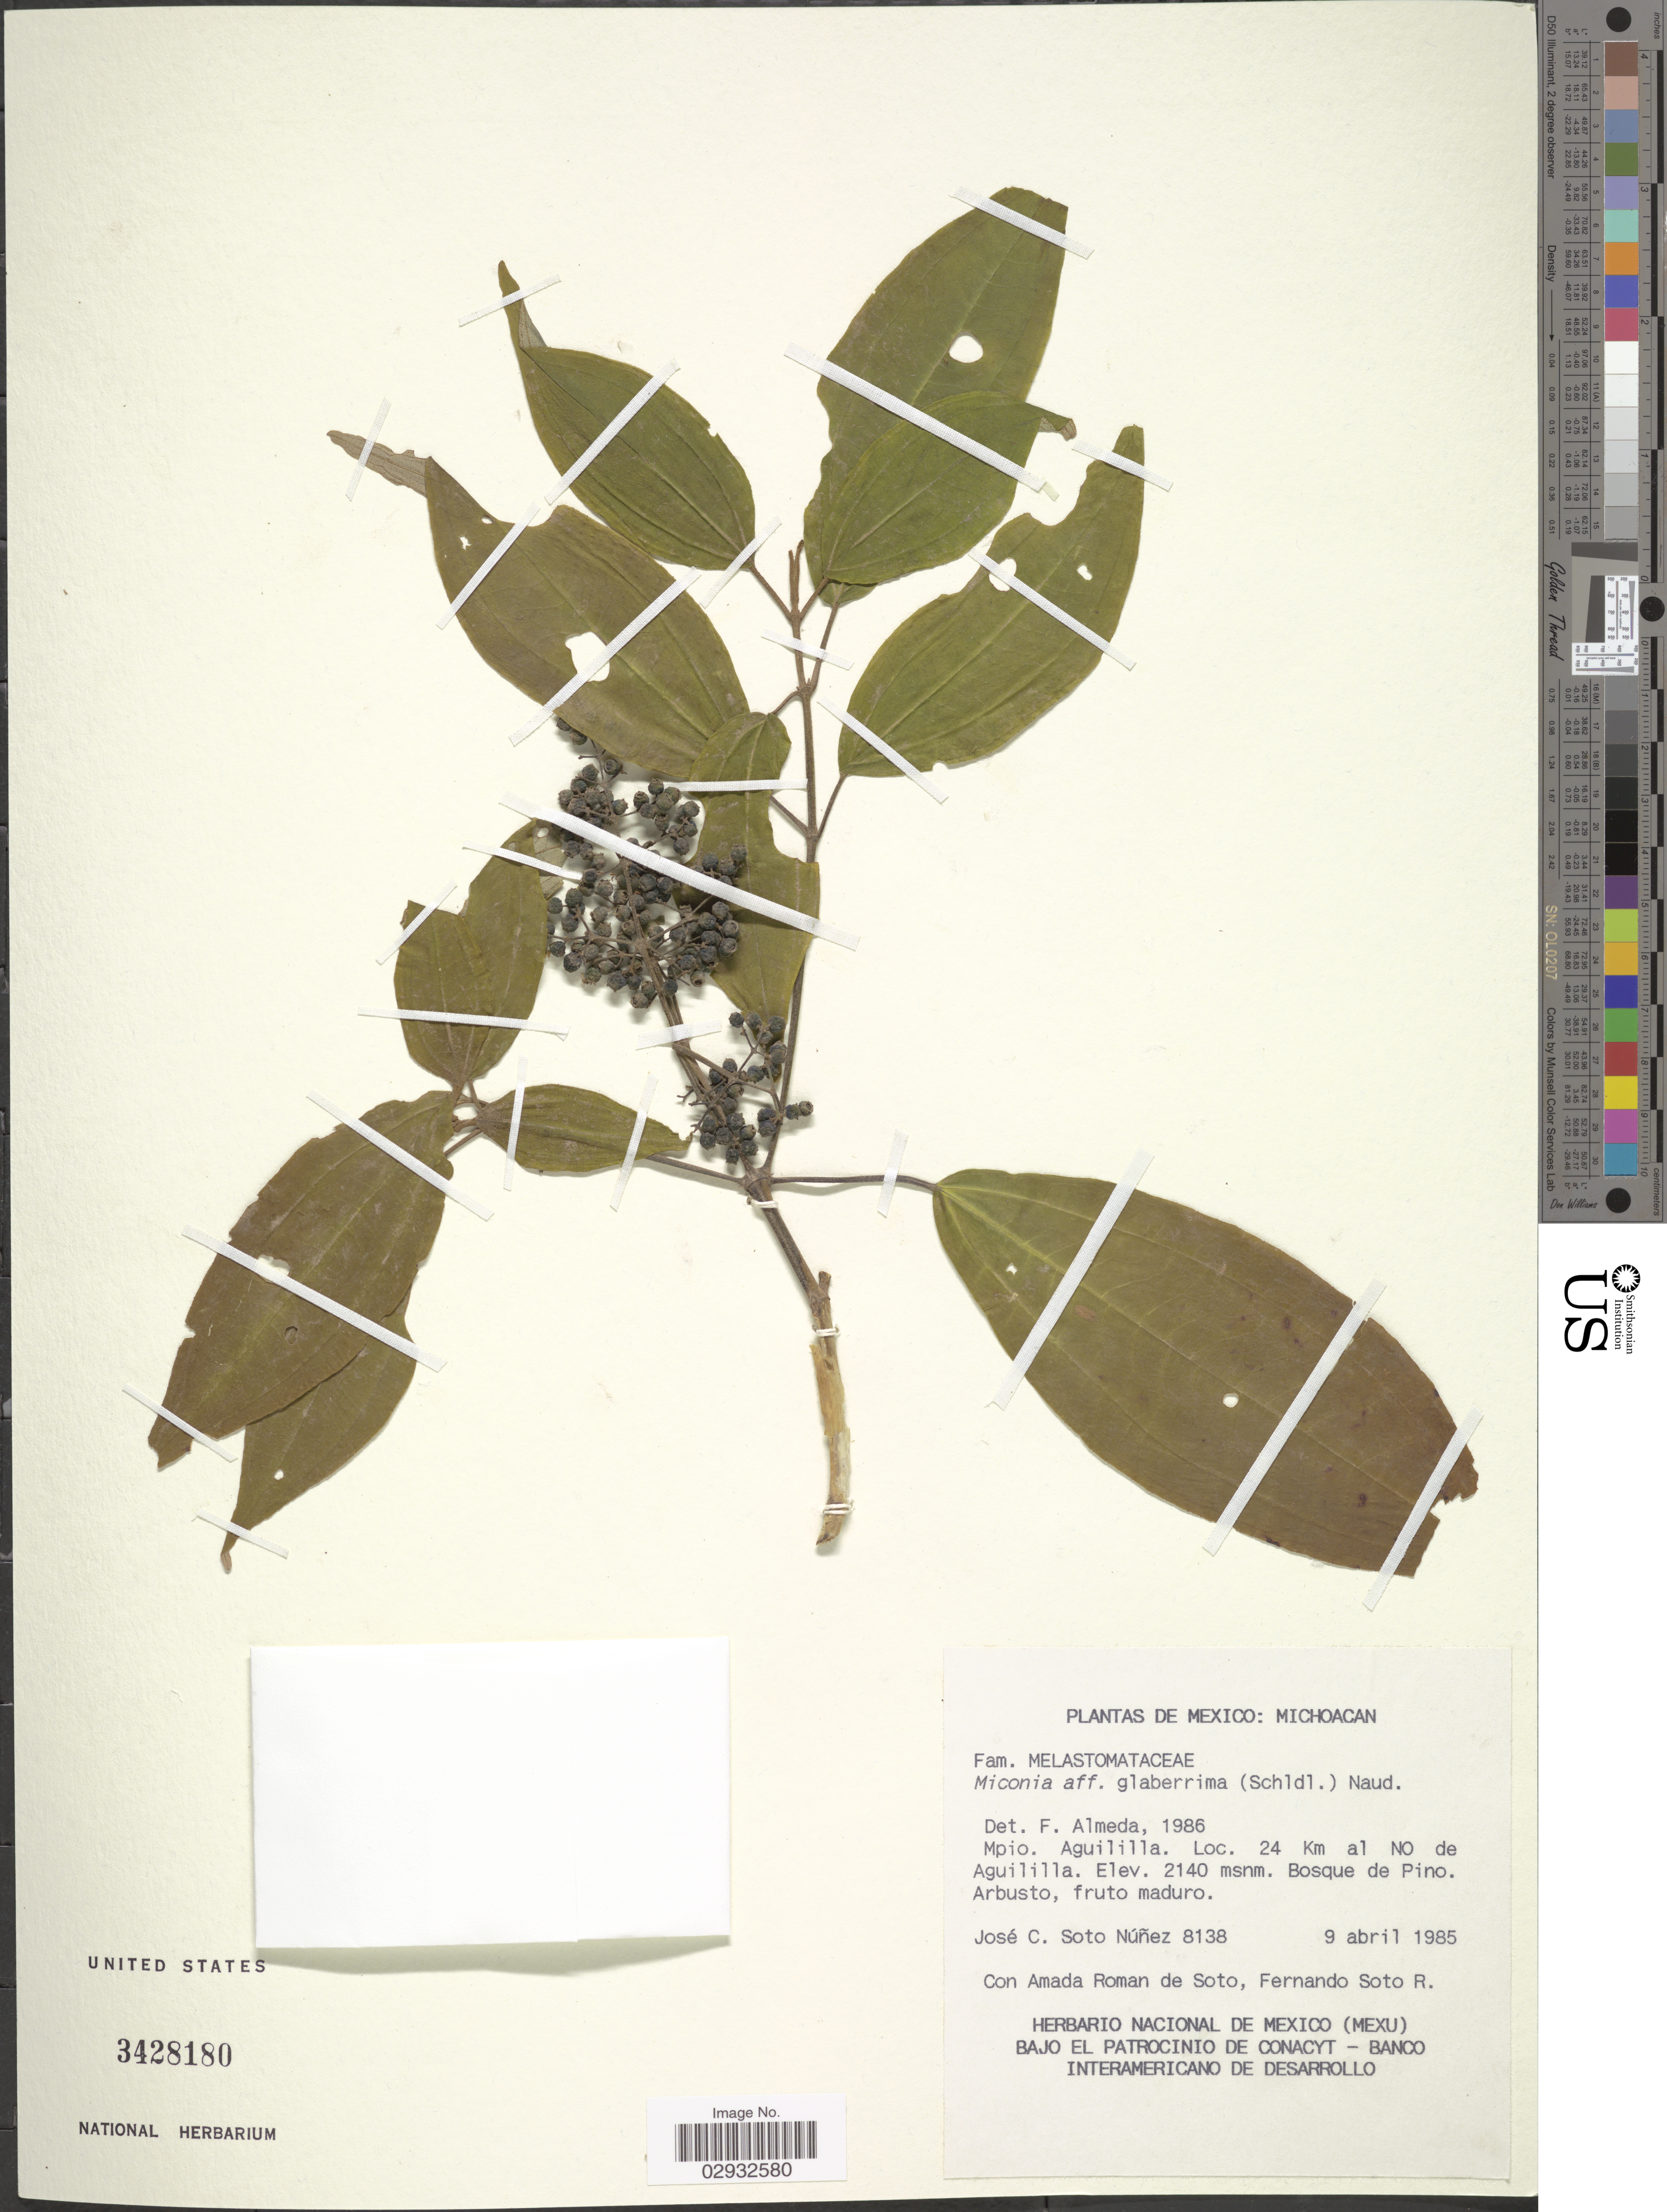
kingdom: Plantae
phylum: Tracheophyta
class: Magnoliopsida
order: Myrtales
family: Melastomataceae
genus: Miconia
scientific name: Miconia glaberrima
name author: (Schltdl.) Naudin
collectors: J. Soto, Roman de Soto, A. & F. Soto R.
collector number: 8138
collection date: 1985-04-09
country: Mexico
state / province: Michoacán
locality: Mpio. Aguililla. 24 Km al NO de Aguililla.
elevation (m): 2140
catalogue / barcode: US 3428180